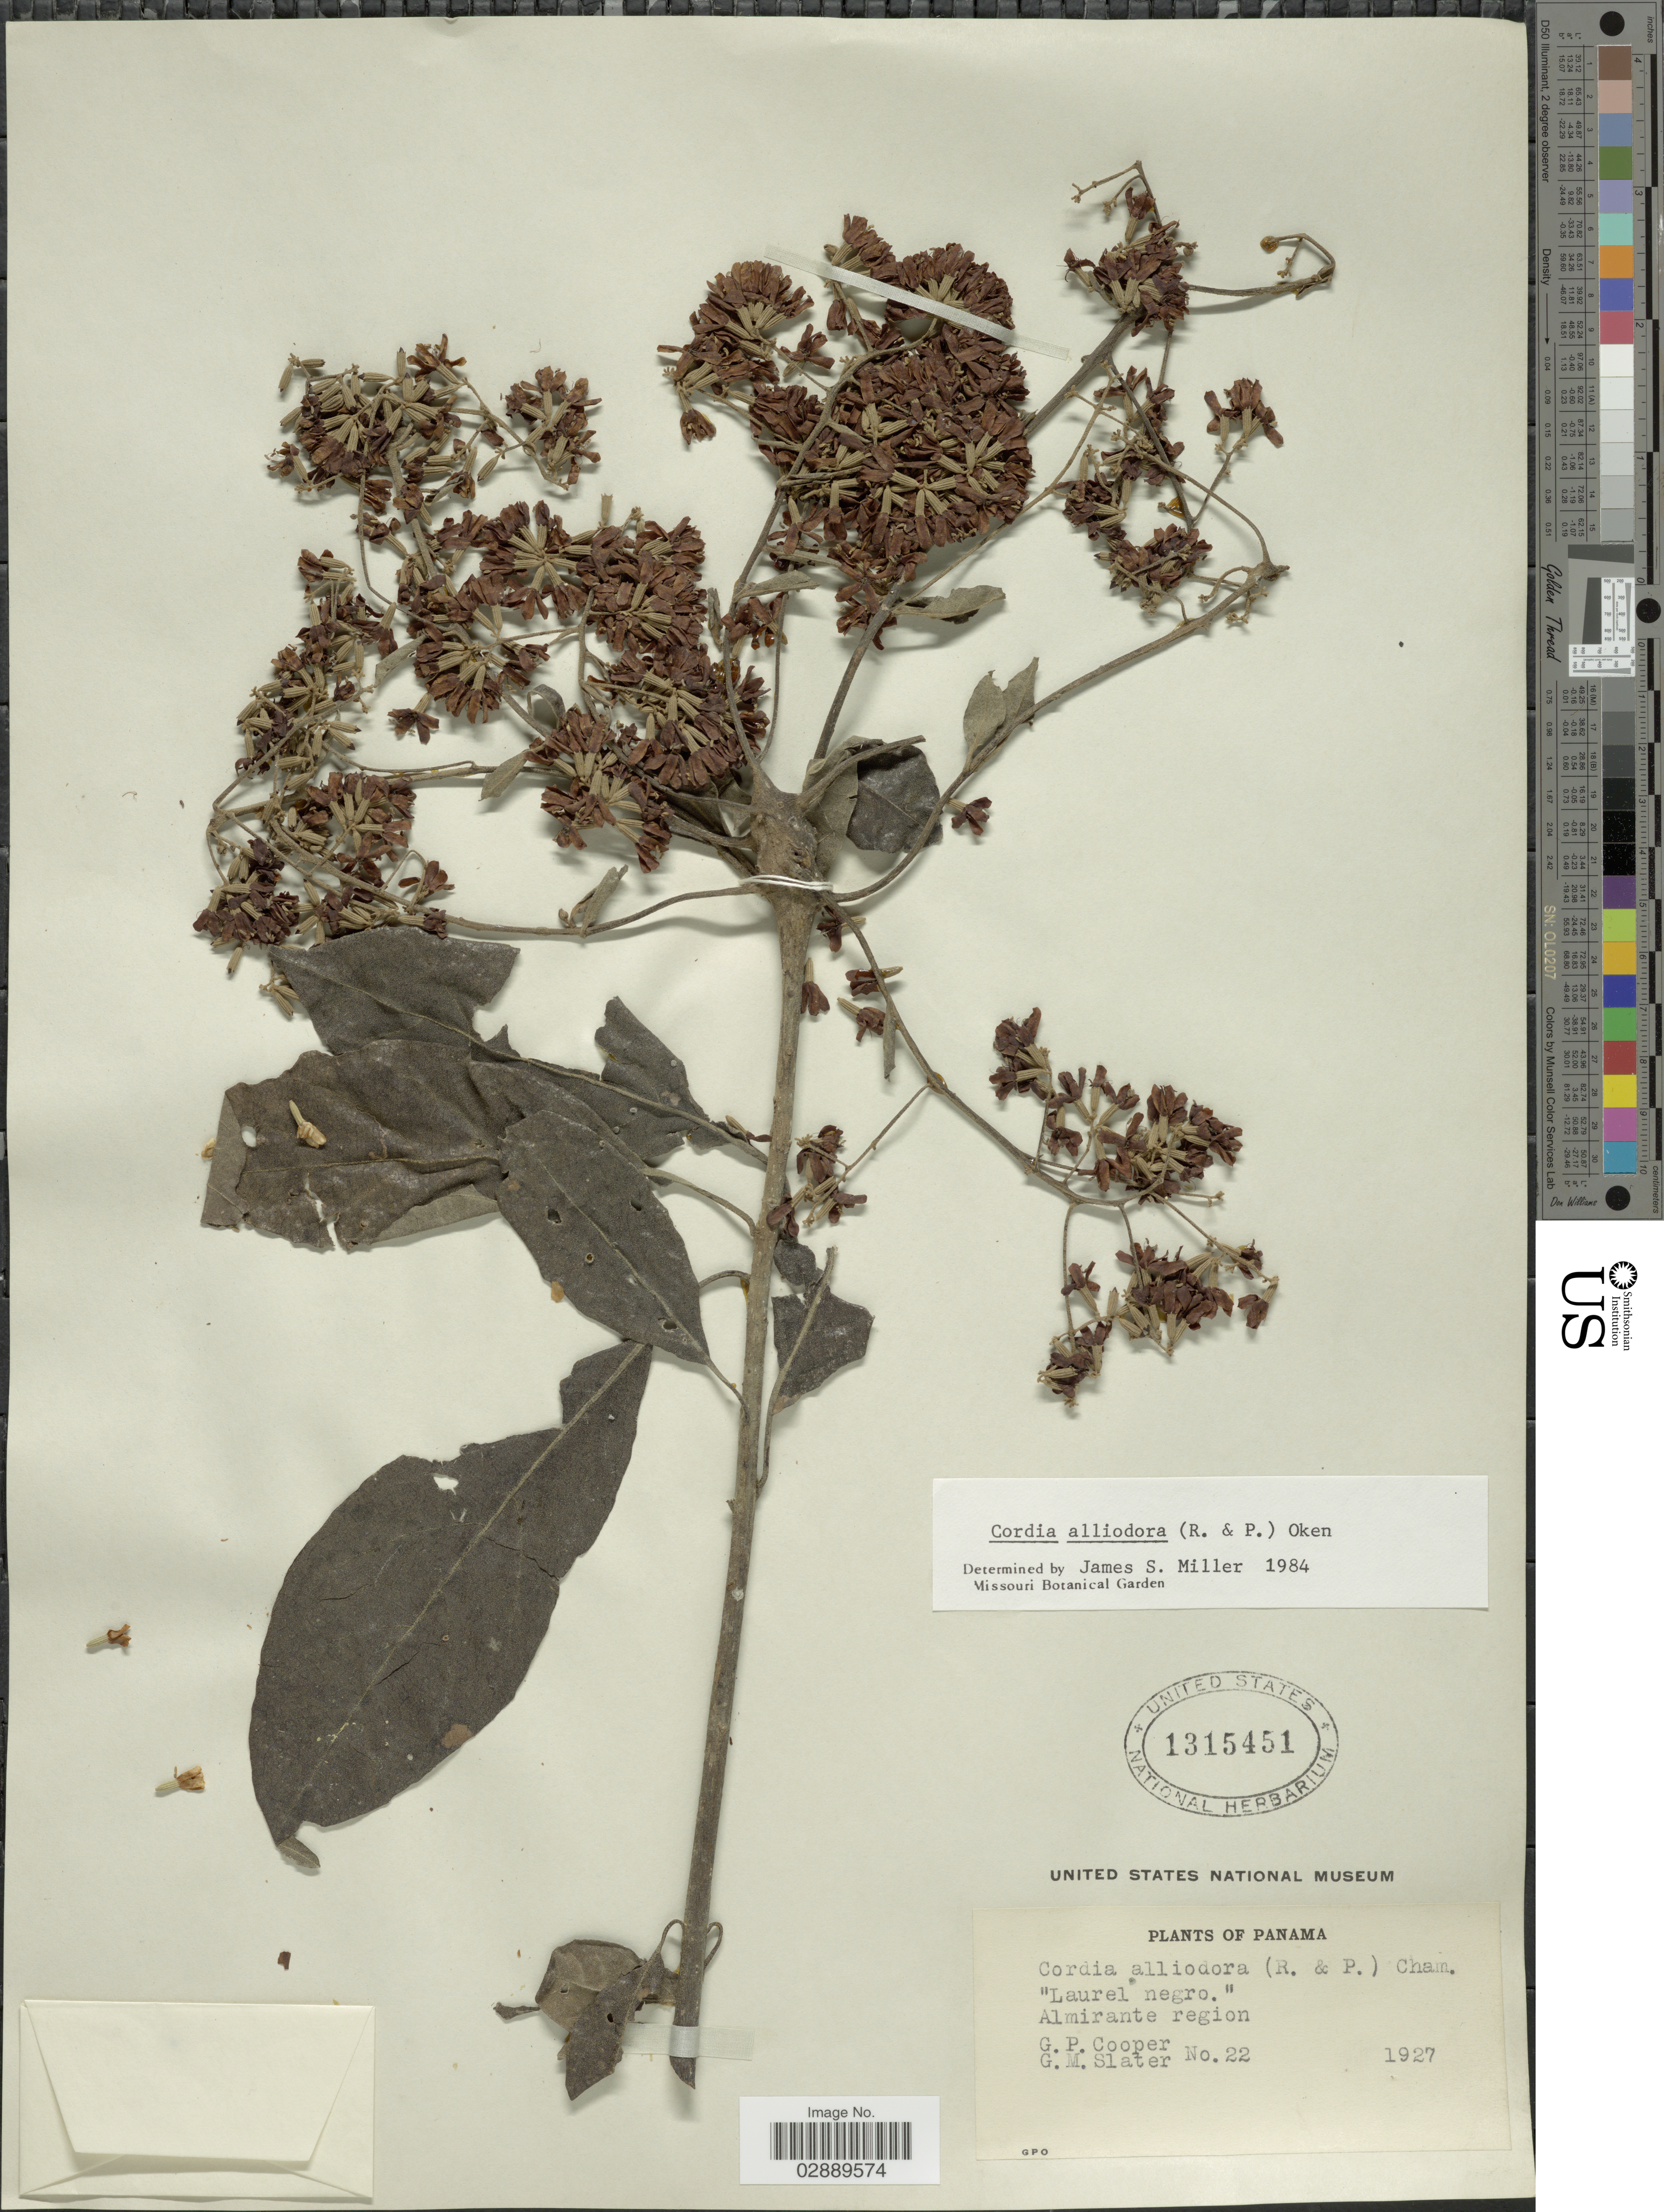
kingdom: Plantae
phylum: Tracheophyta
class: Magnoliopsida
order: Boraginales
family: Cordiaceae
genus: Cordia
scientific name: Cordia alliodora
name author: (Ruiz & Pav.) Oken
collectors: G. Cooper & G. Slater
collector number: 22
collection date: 1927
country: Panama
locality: Almirante region.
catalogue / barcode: US 1315451